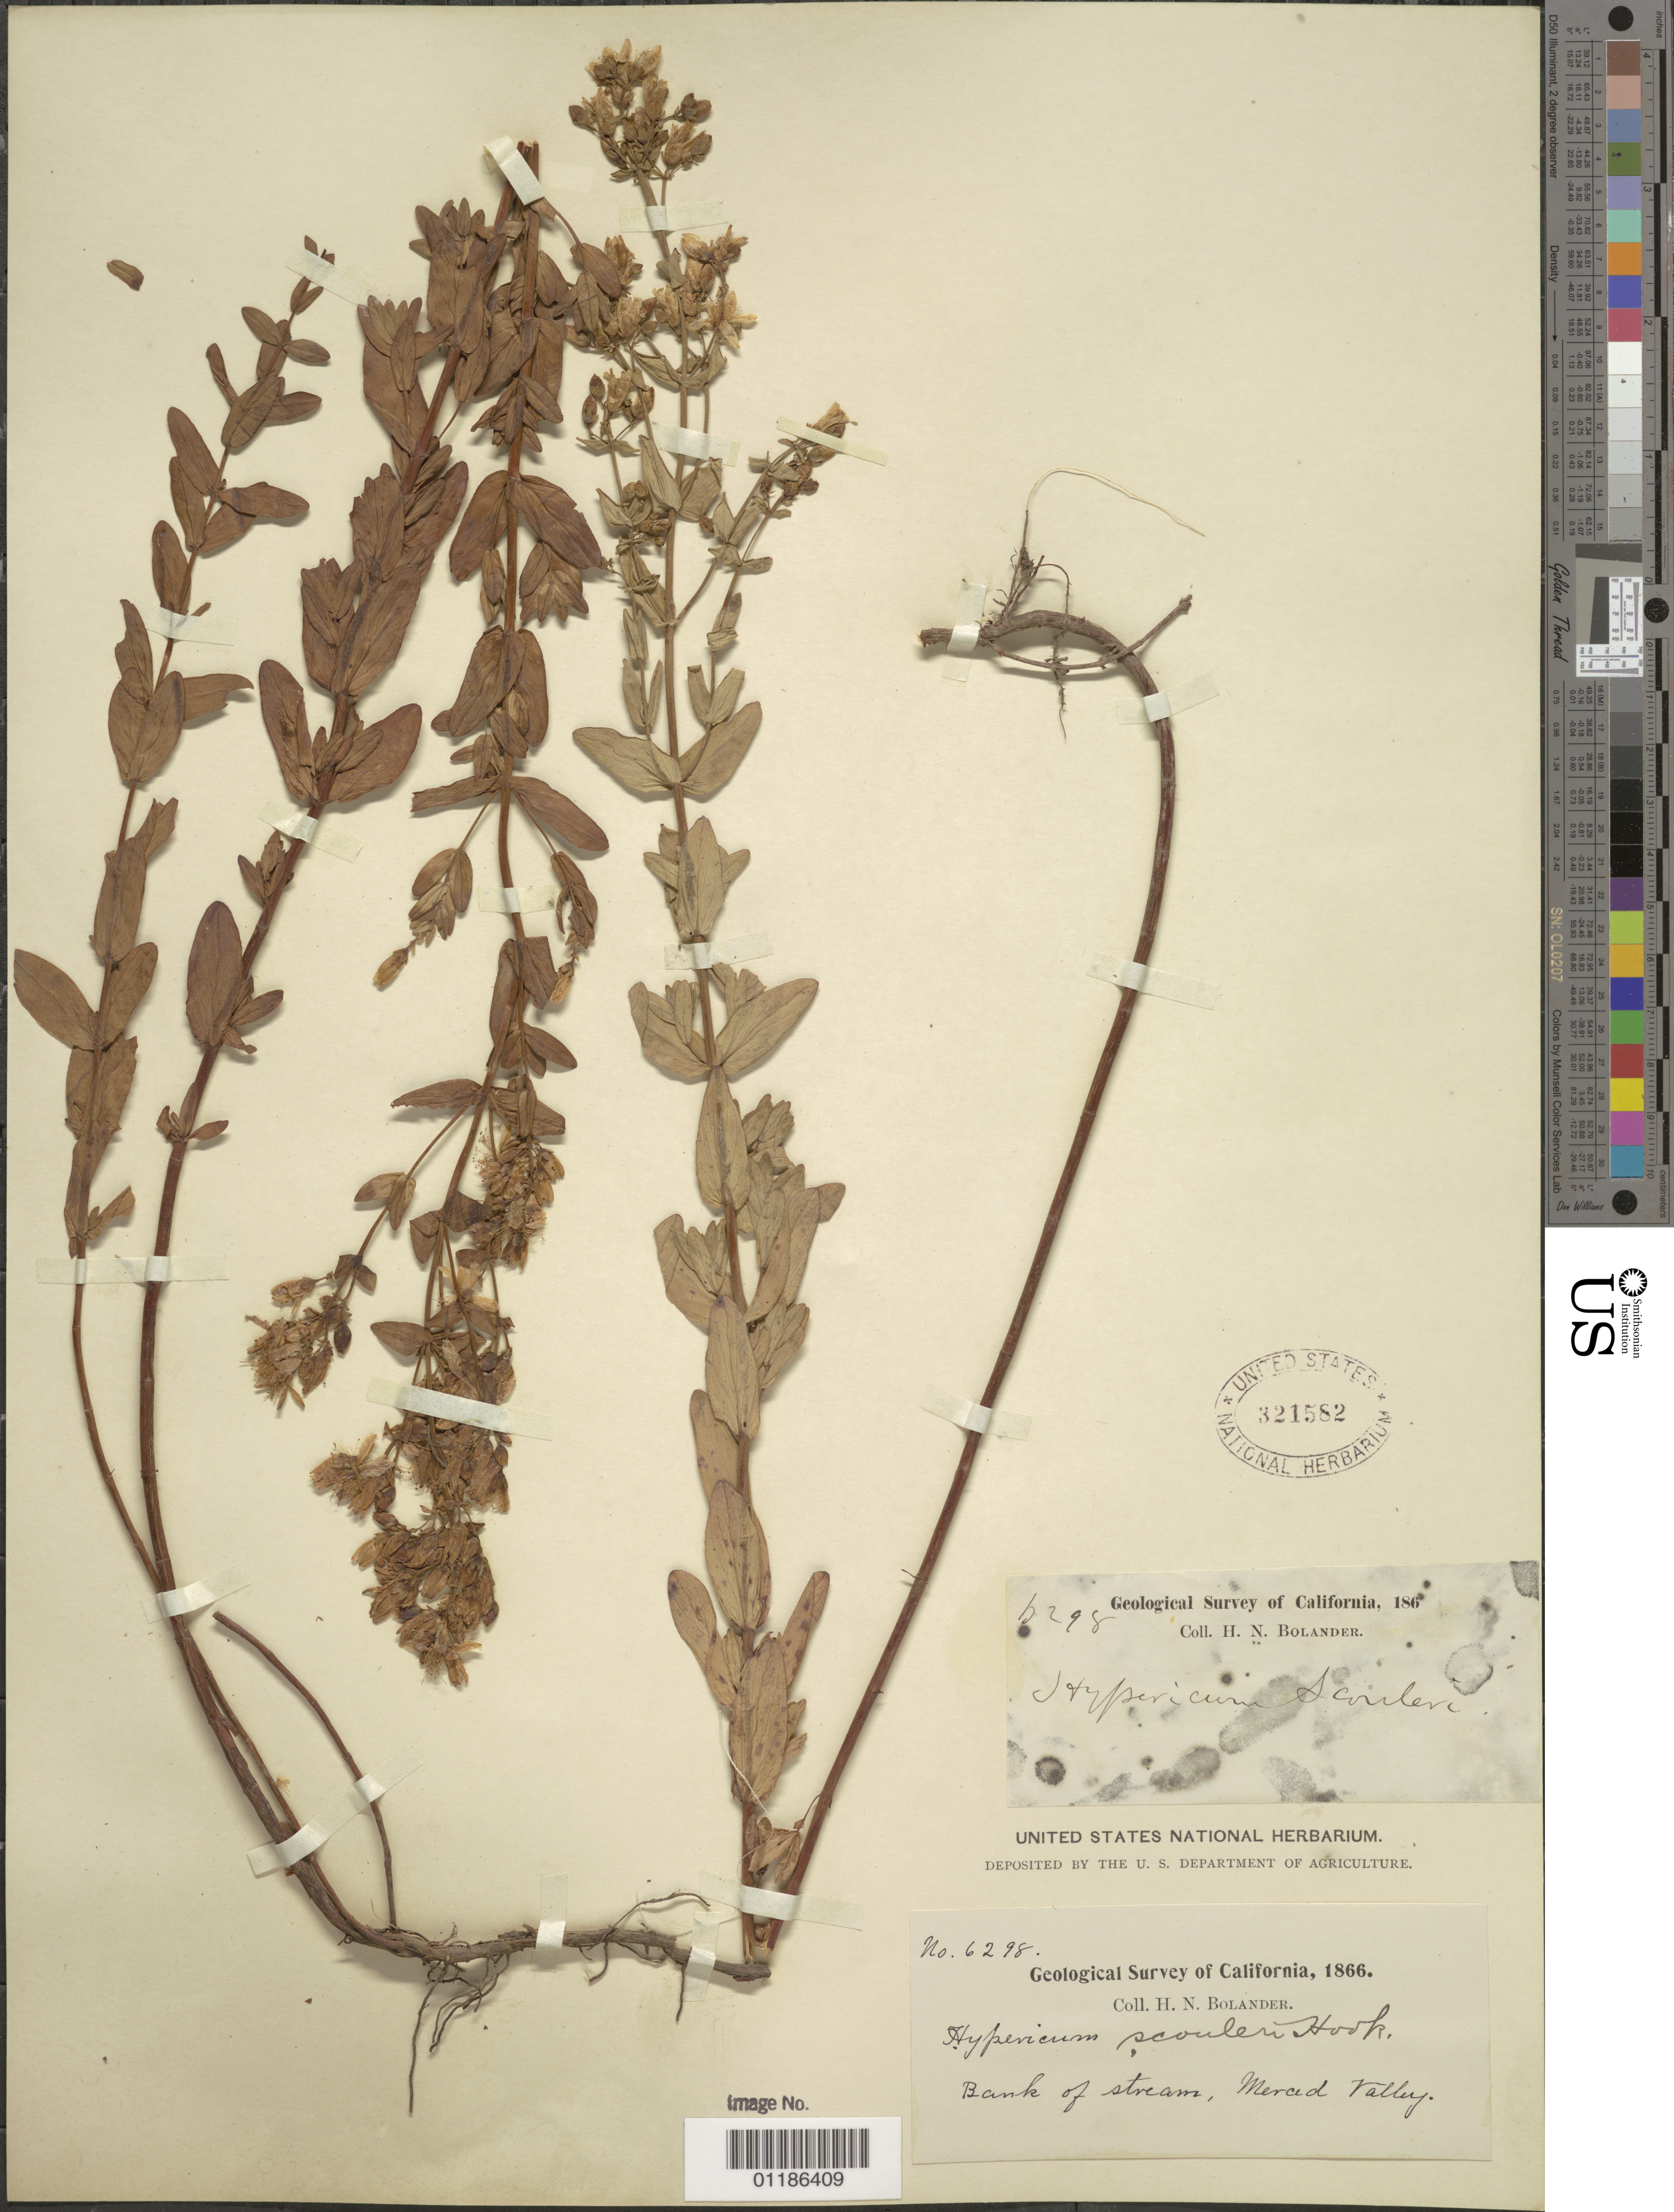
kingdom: Plantae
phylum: Tracheophyta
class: Magnoliopsida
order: Malpighiales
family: Hypericaceae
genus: Hypericum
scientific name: Hypericum scouleri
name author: Hook.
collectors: H. Bolander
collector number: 6298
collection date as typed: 1866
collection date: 1866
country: United States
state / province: California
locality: Bank of Stream, Merced Valley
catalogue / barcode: US 321582